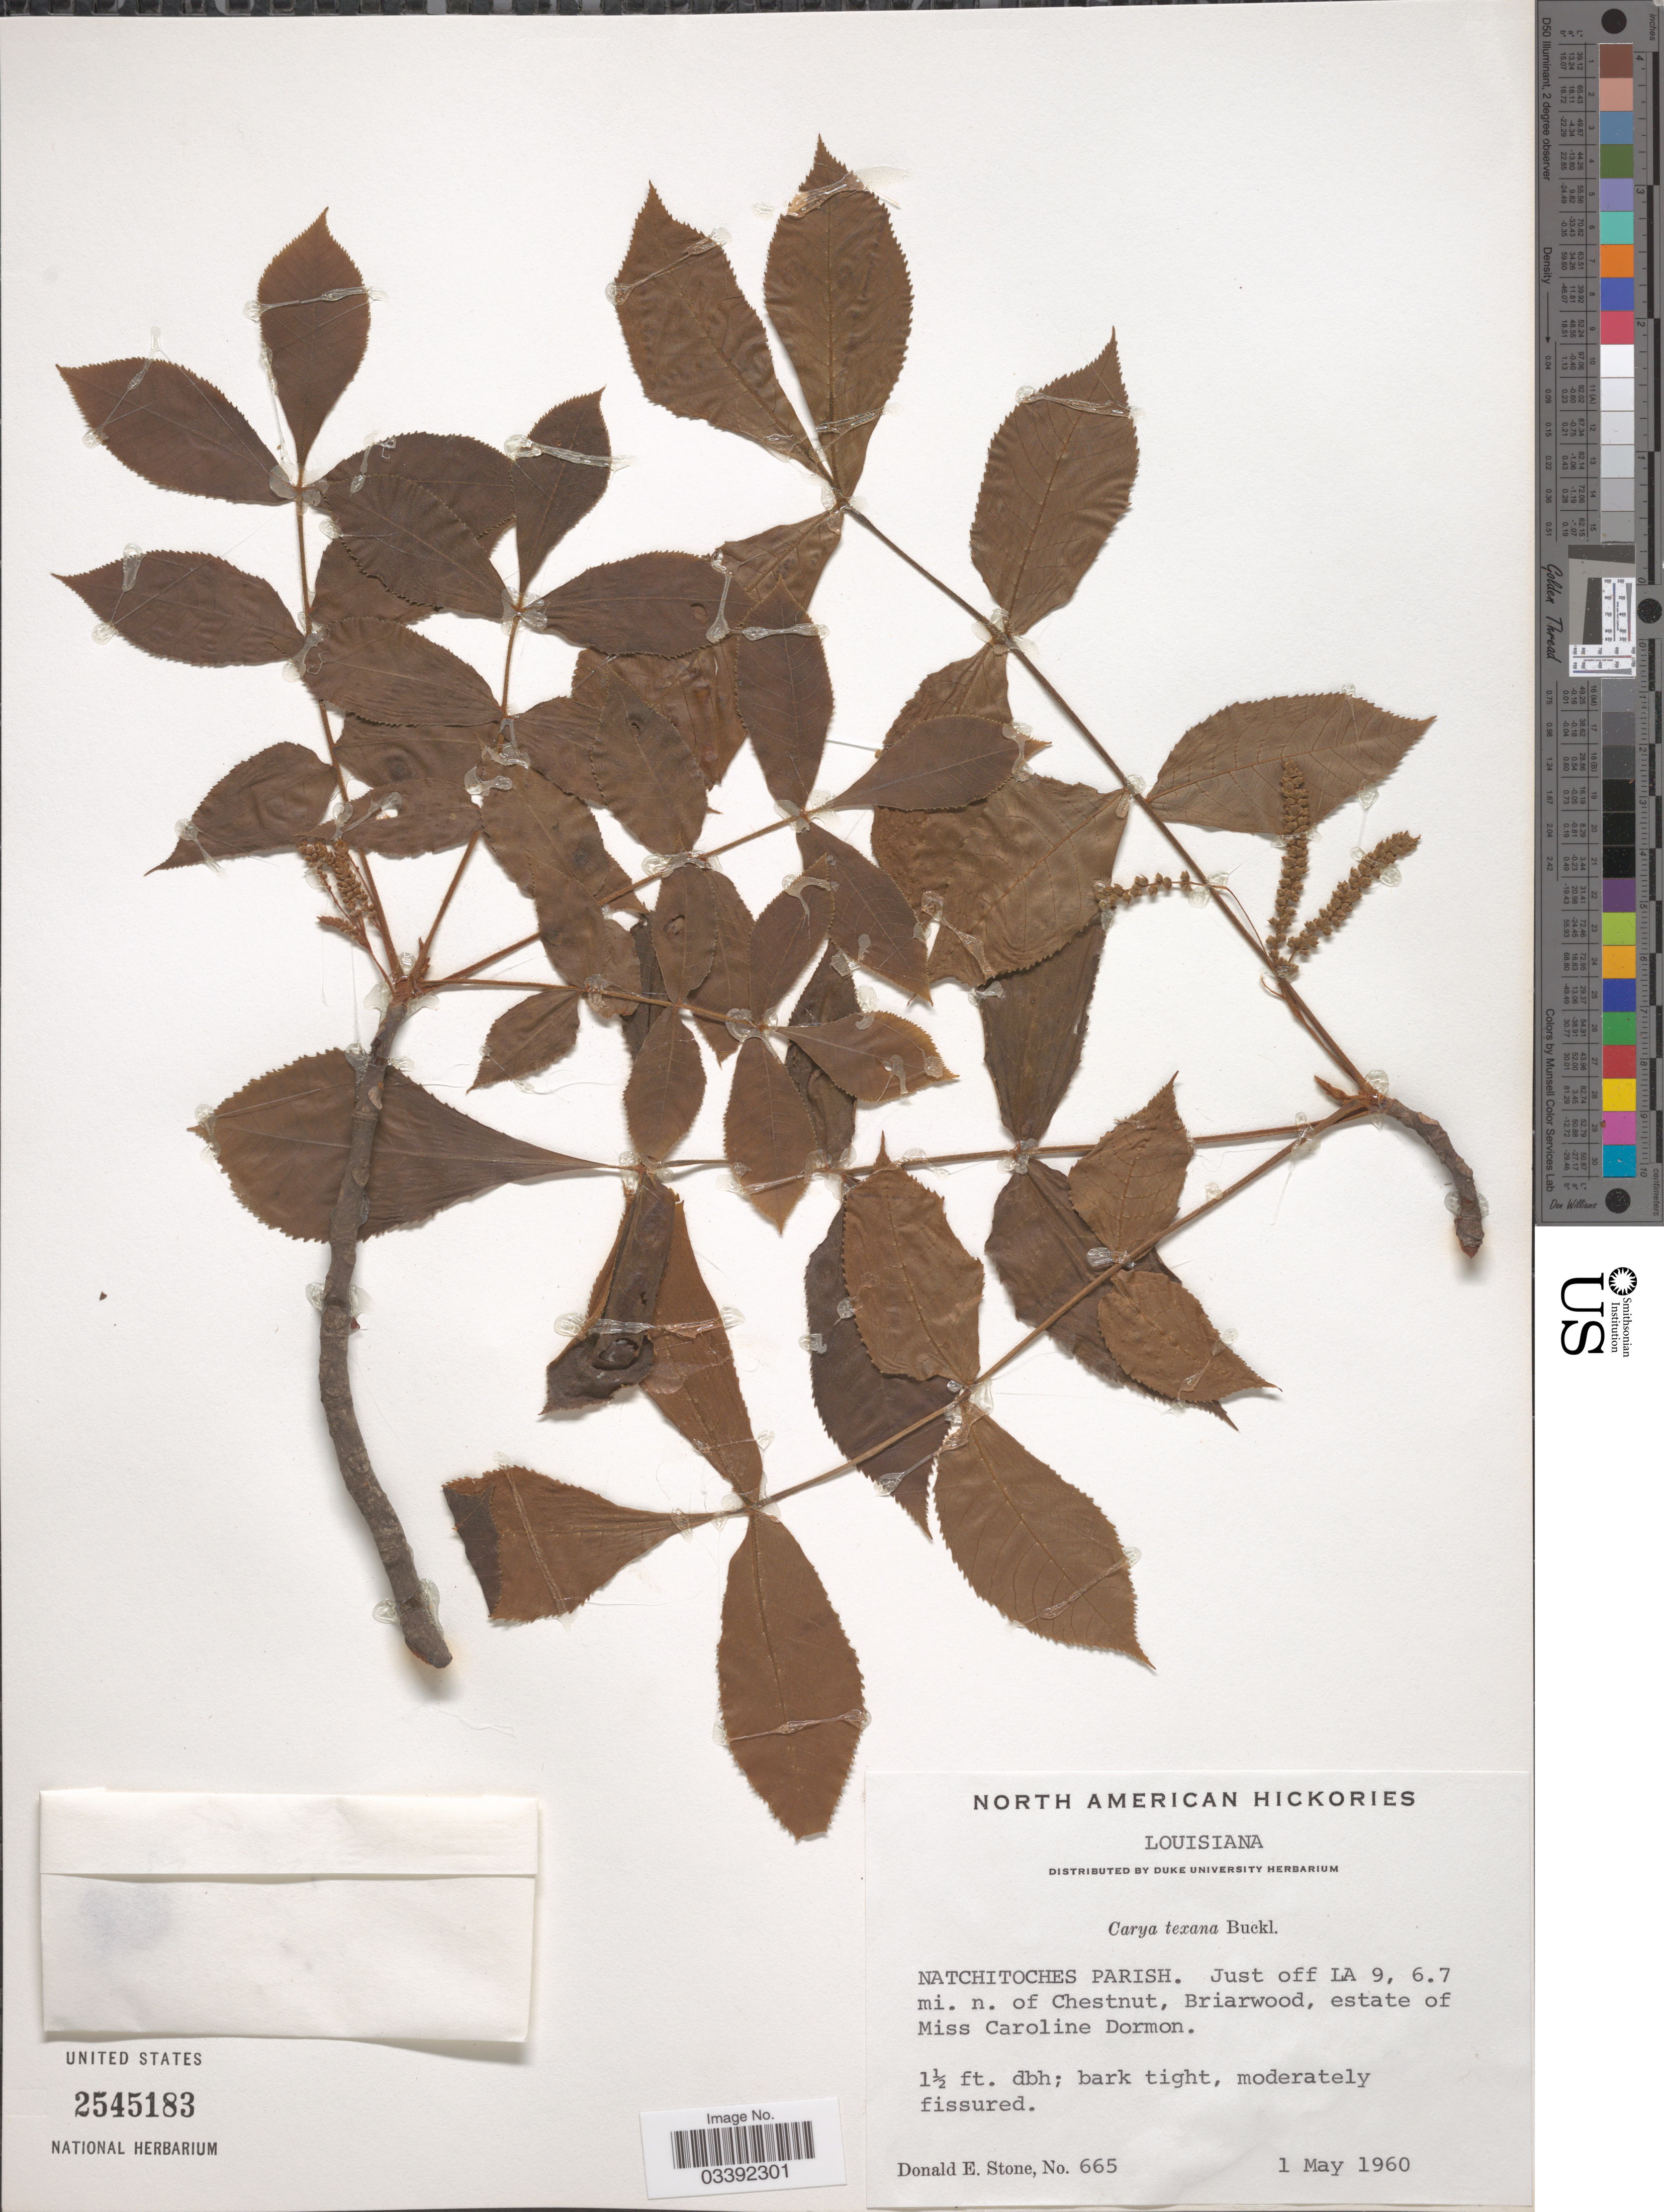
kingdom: Plantae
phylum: Tracheophyta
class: Magnoliopsida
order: Fagales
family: Juglandaceae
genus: Carya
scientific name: Carya texana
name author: Buckley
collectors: D. Stone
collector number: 665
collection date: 1960-05-01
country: United States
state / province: Louisiana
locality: Natchitoches Parish. Just off LA 9, 6.7mi. n. of Chestnut, Briarwood, estate of Miss Caroline Dormon.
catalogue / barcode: US 2545183